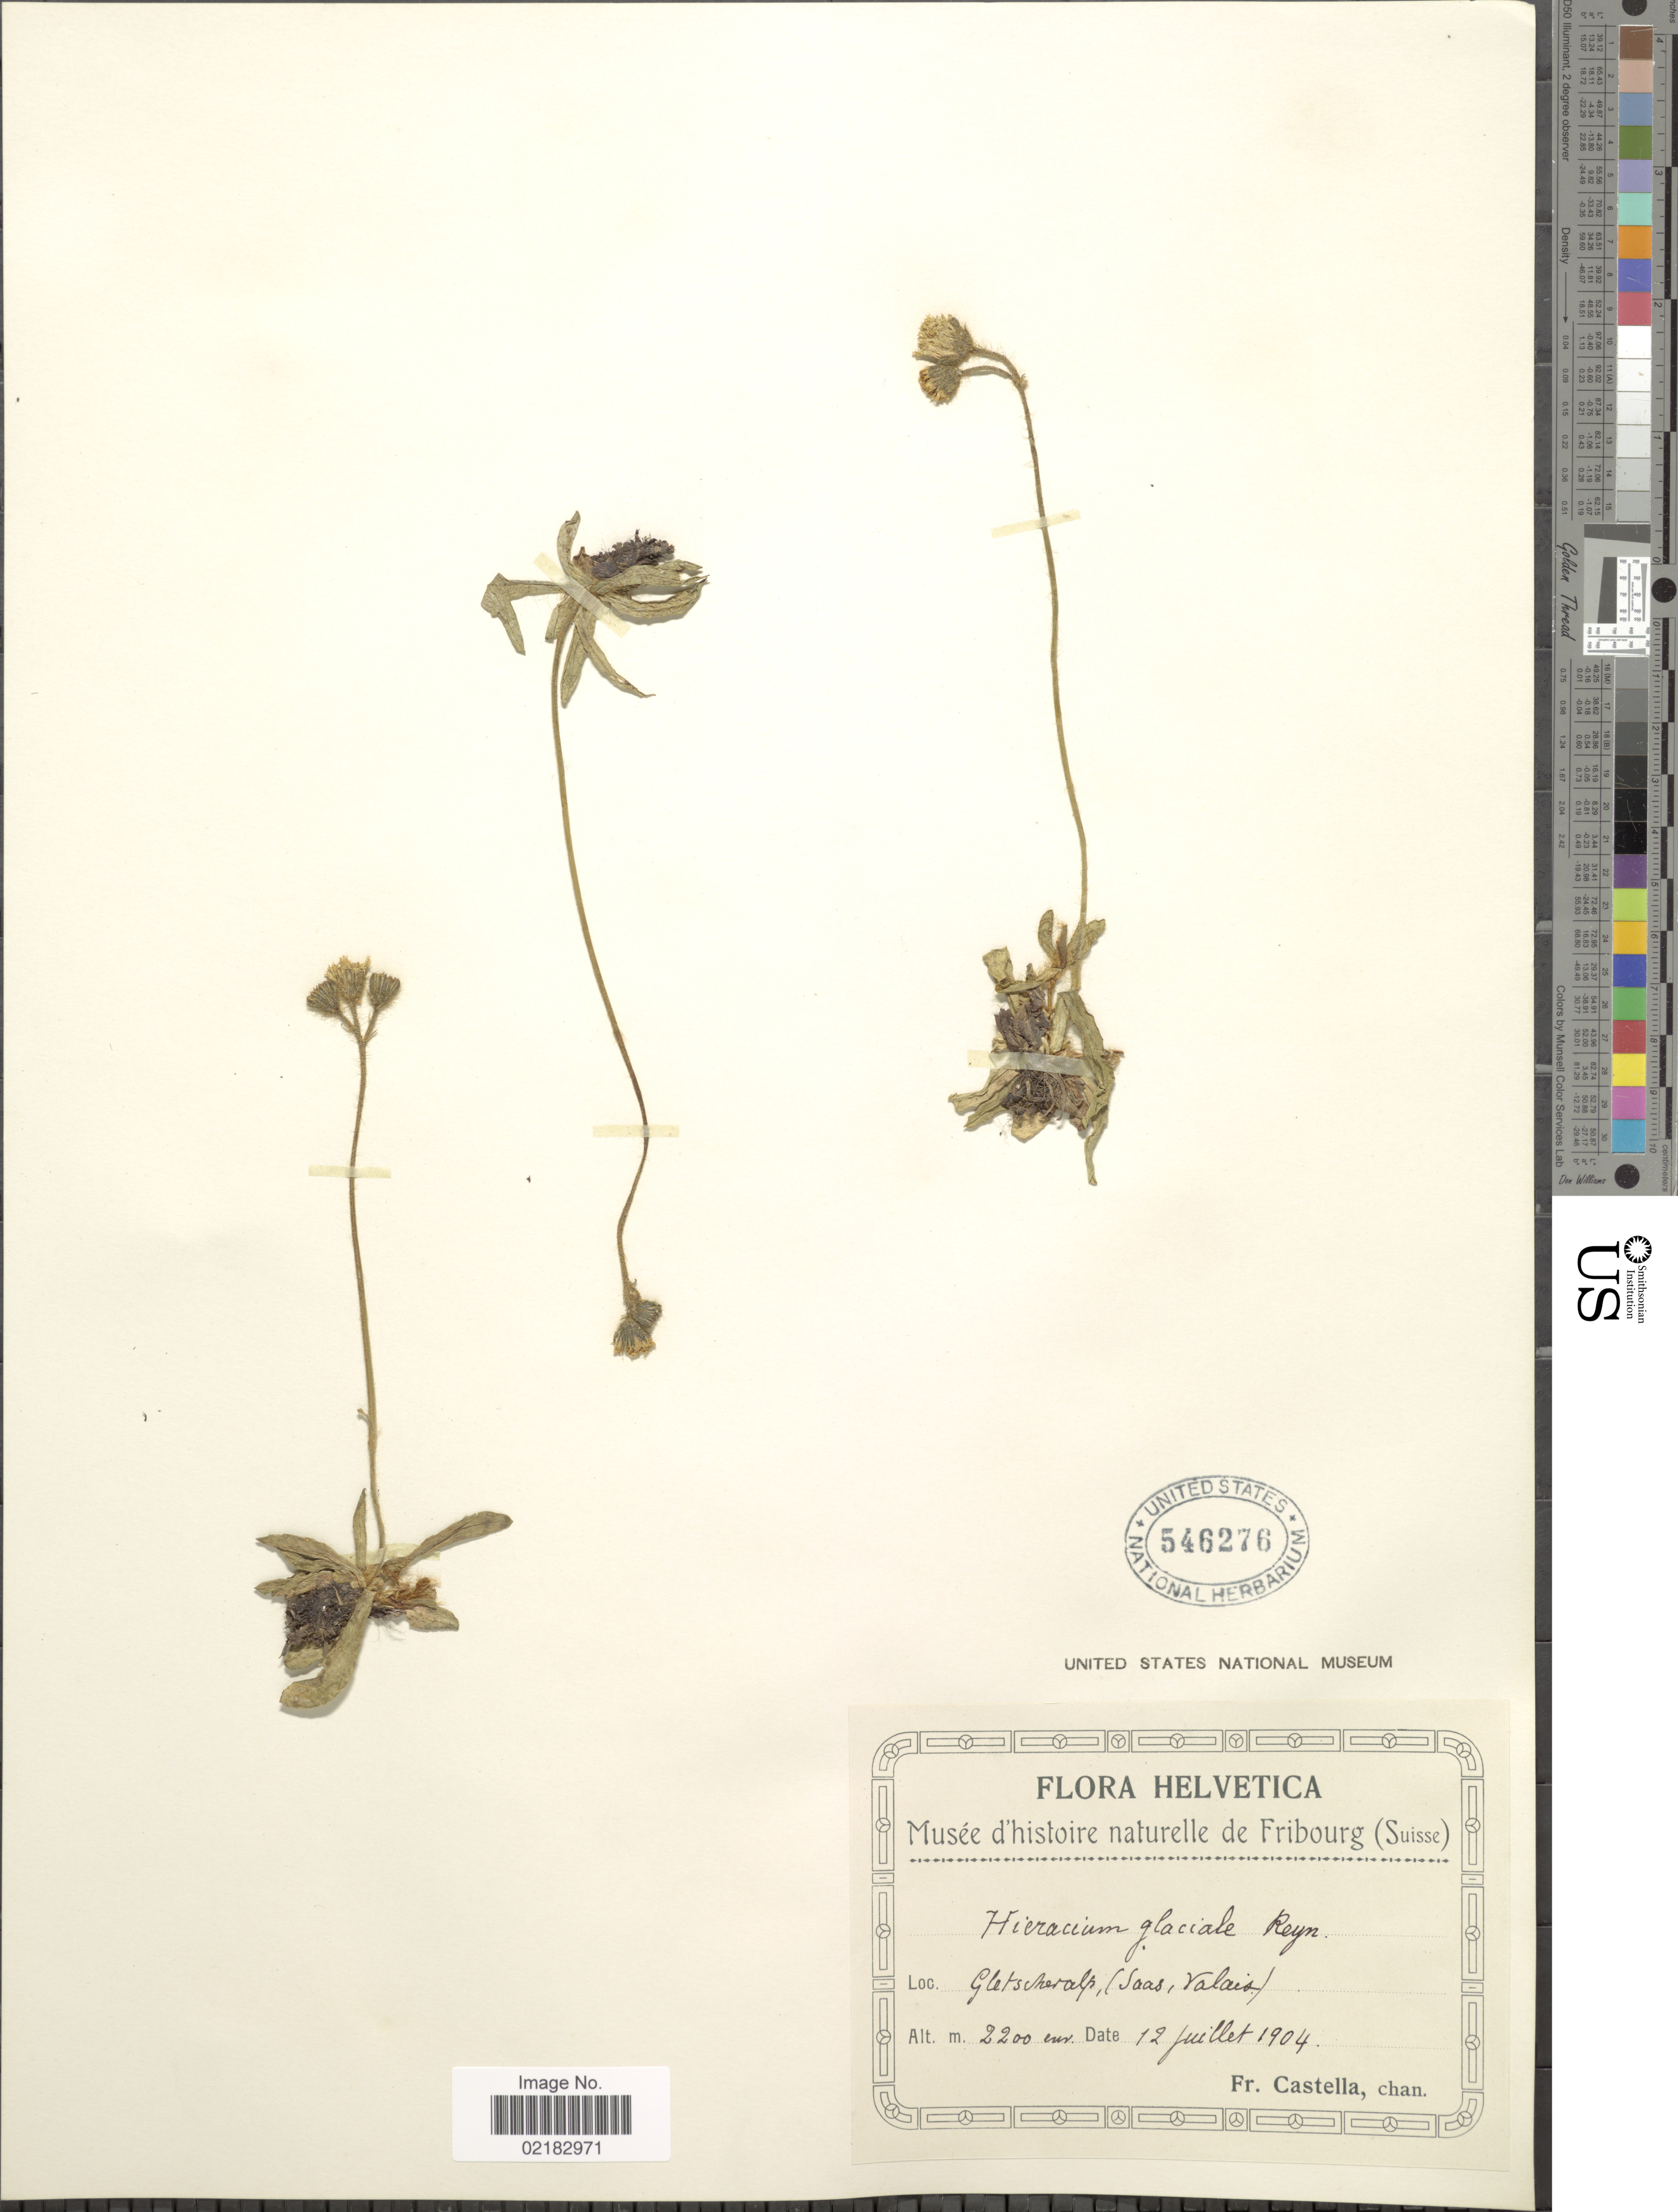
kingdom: Plantae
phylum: Tracheophyta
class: Magnoliopsida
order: Asterales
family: Asteraceae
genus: Hieracium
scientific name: Hieracium glaciale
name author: Reyn.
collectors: Fr. Castella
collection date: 1904-07-12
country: Switzerland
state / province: Valais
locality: Helvetica, Gletscheralp, (Saas, Valais)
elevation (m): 2200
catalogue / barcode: US 546876